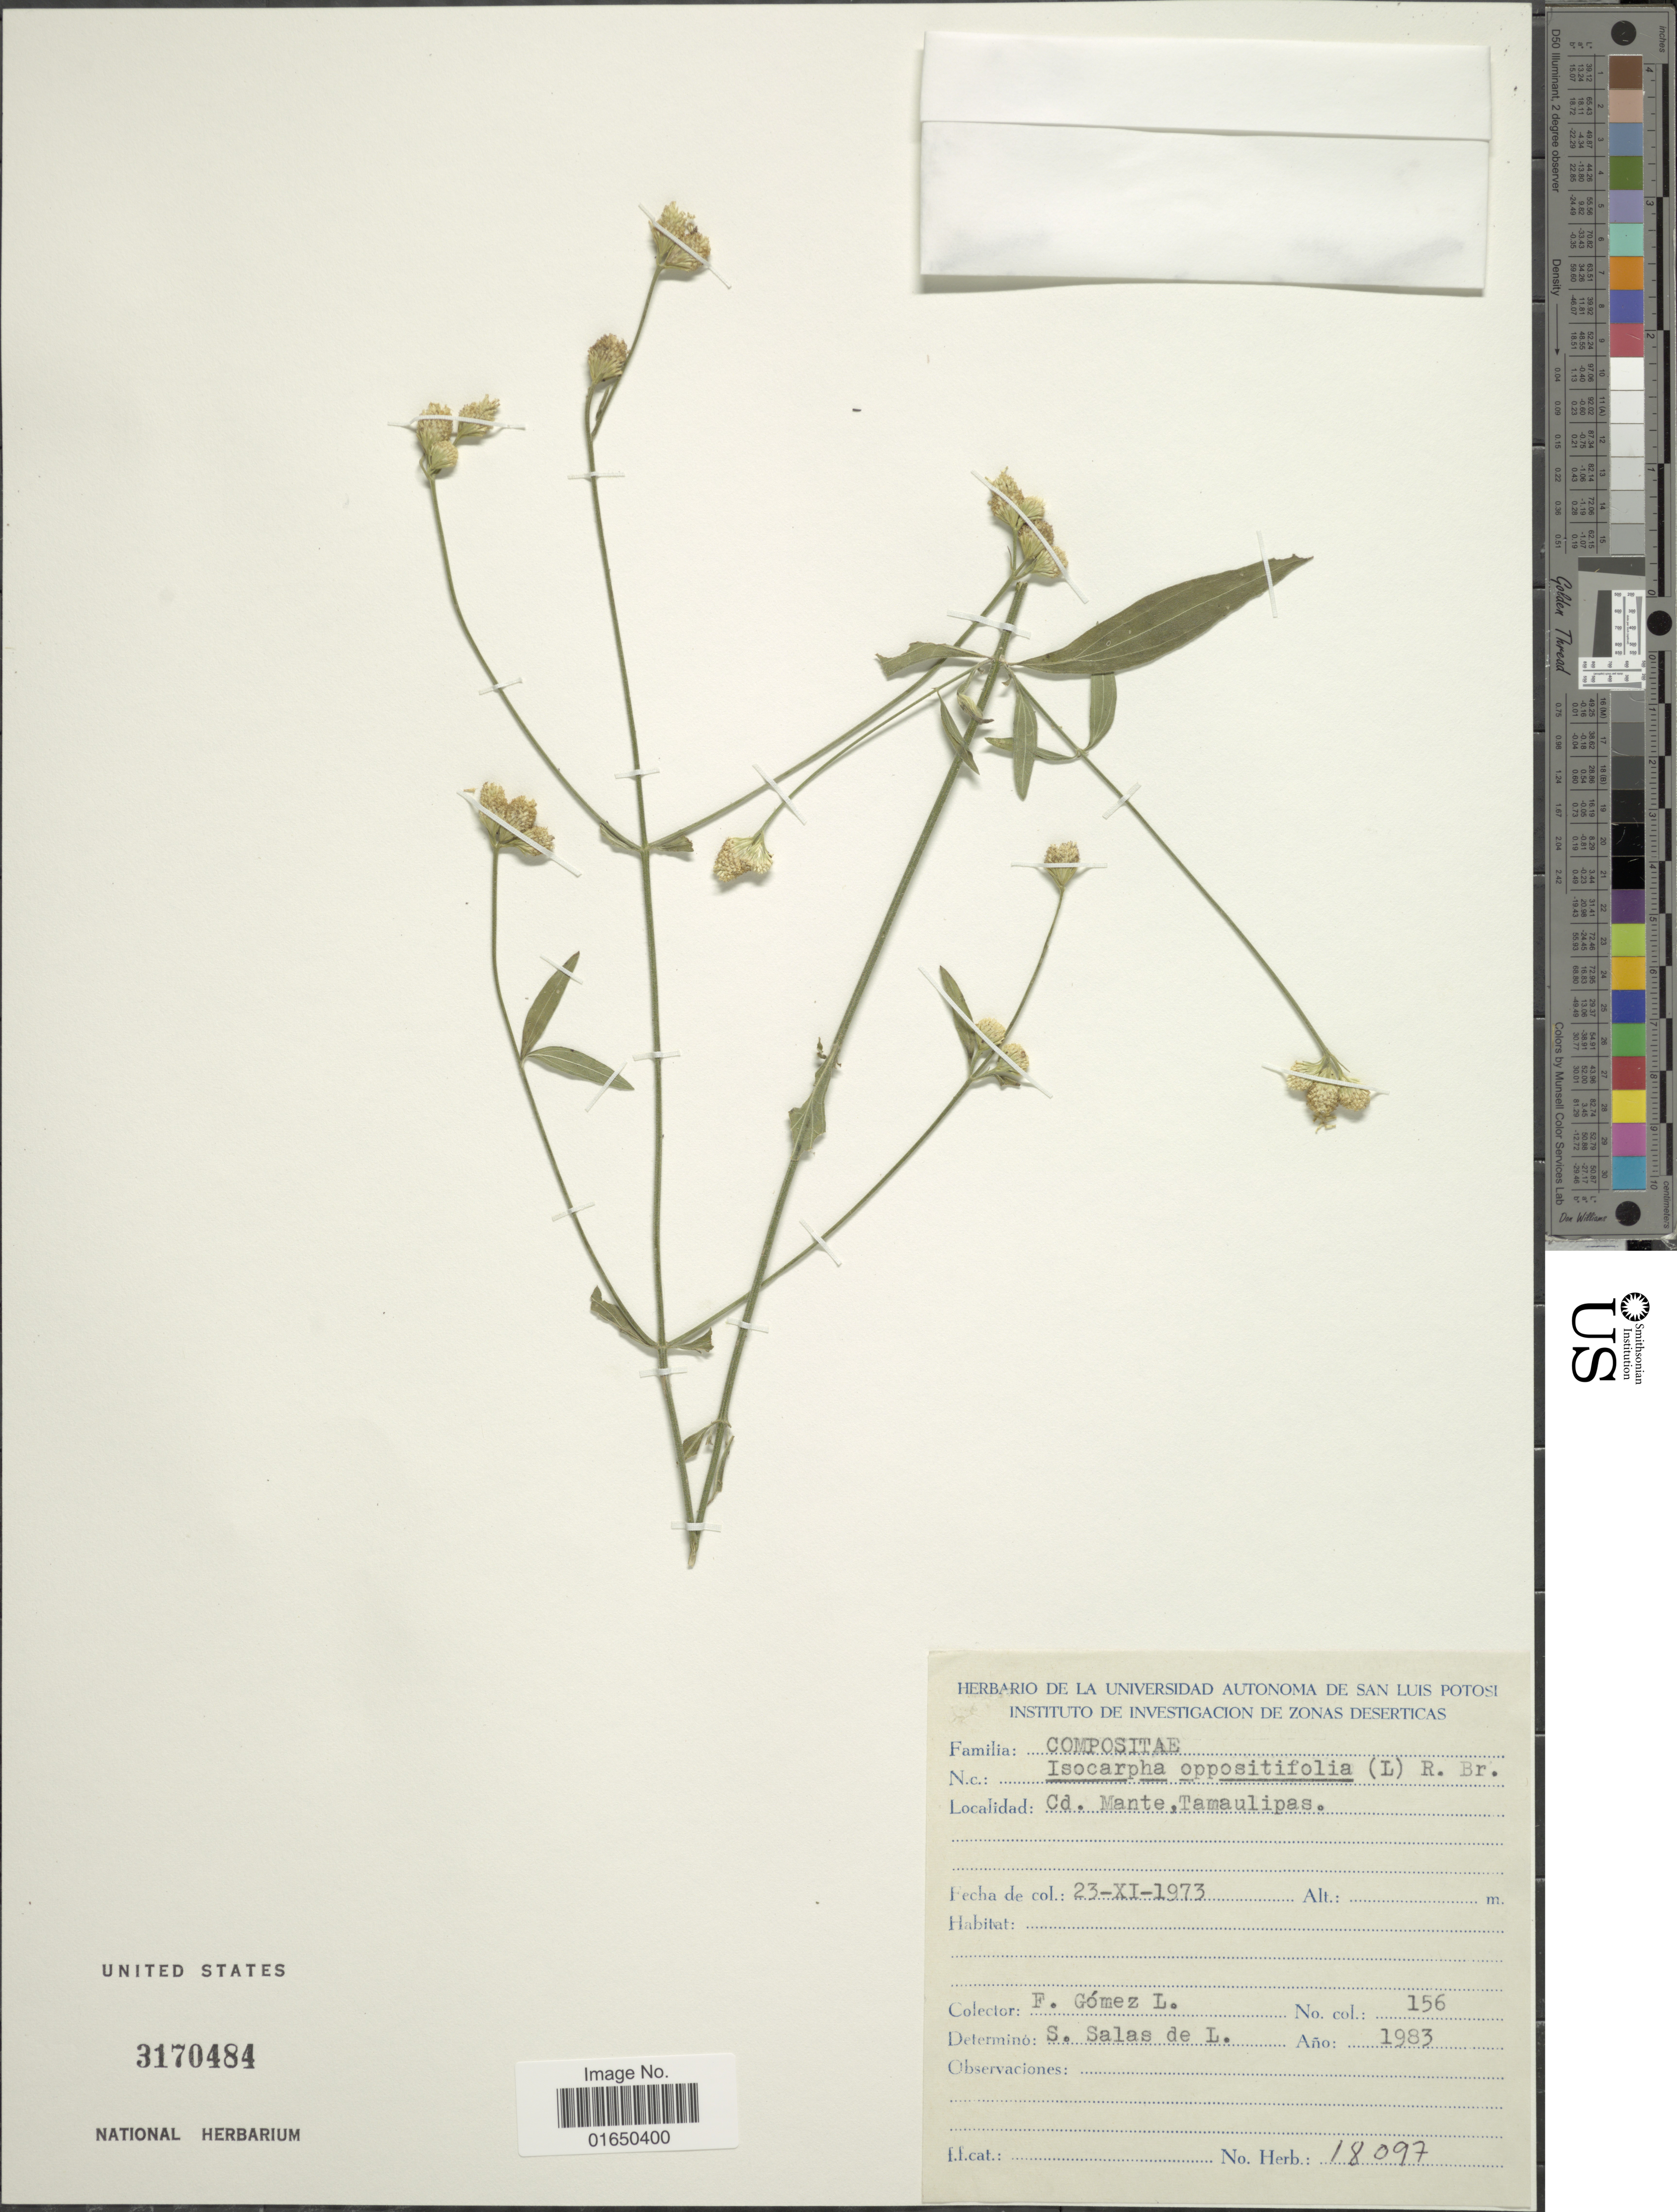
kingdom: Plantae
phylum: Tracheophyta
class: Magnoliopsida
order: Asterales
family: Asteraceae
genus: Isocarpha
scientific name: Isocarpha oppositifolia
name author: (L.) Cass.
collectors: F. Gómez Lorence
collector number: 156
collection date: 1973-11-23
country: Mexico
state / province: Tamaulipas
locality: Cd. Mante.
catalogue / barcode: US 3170484